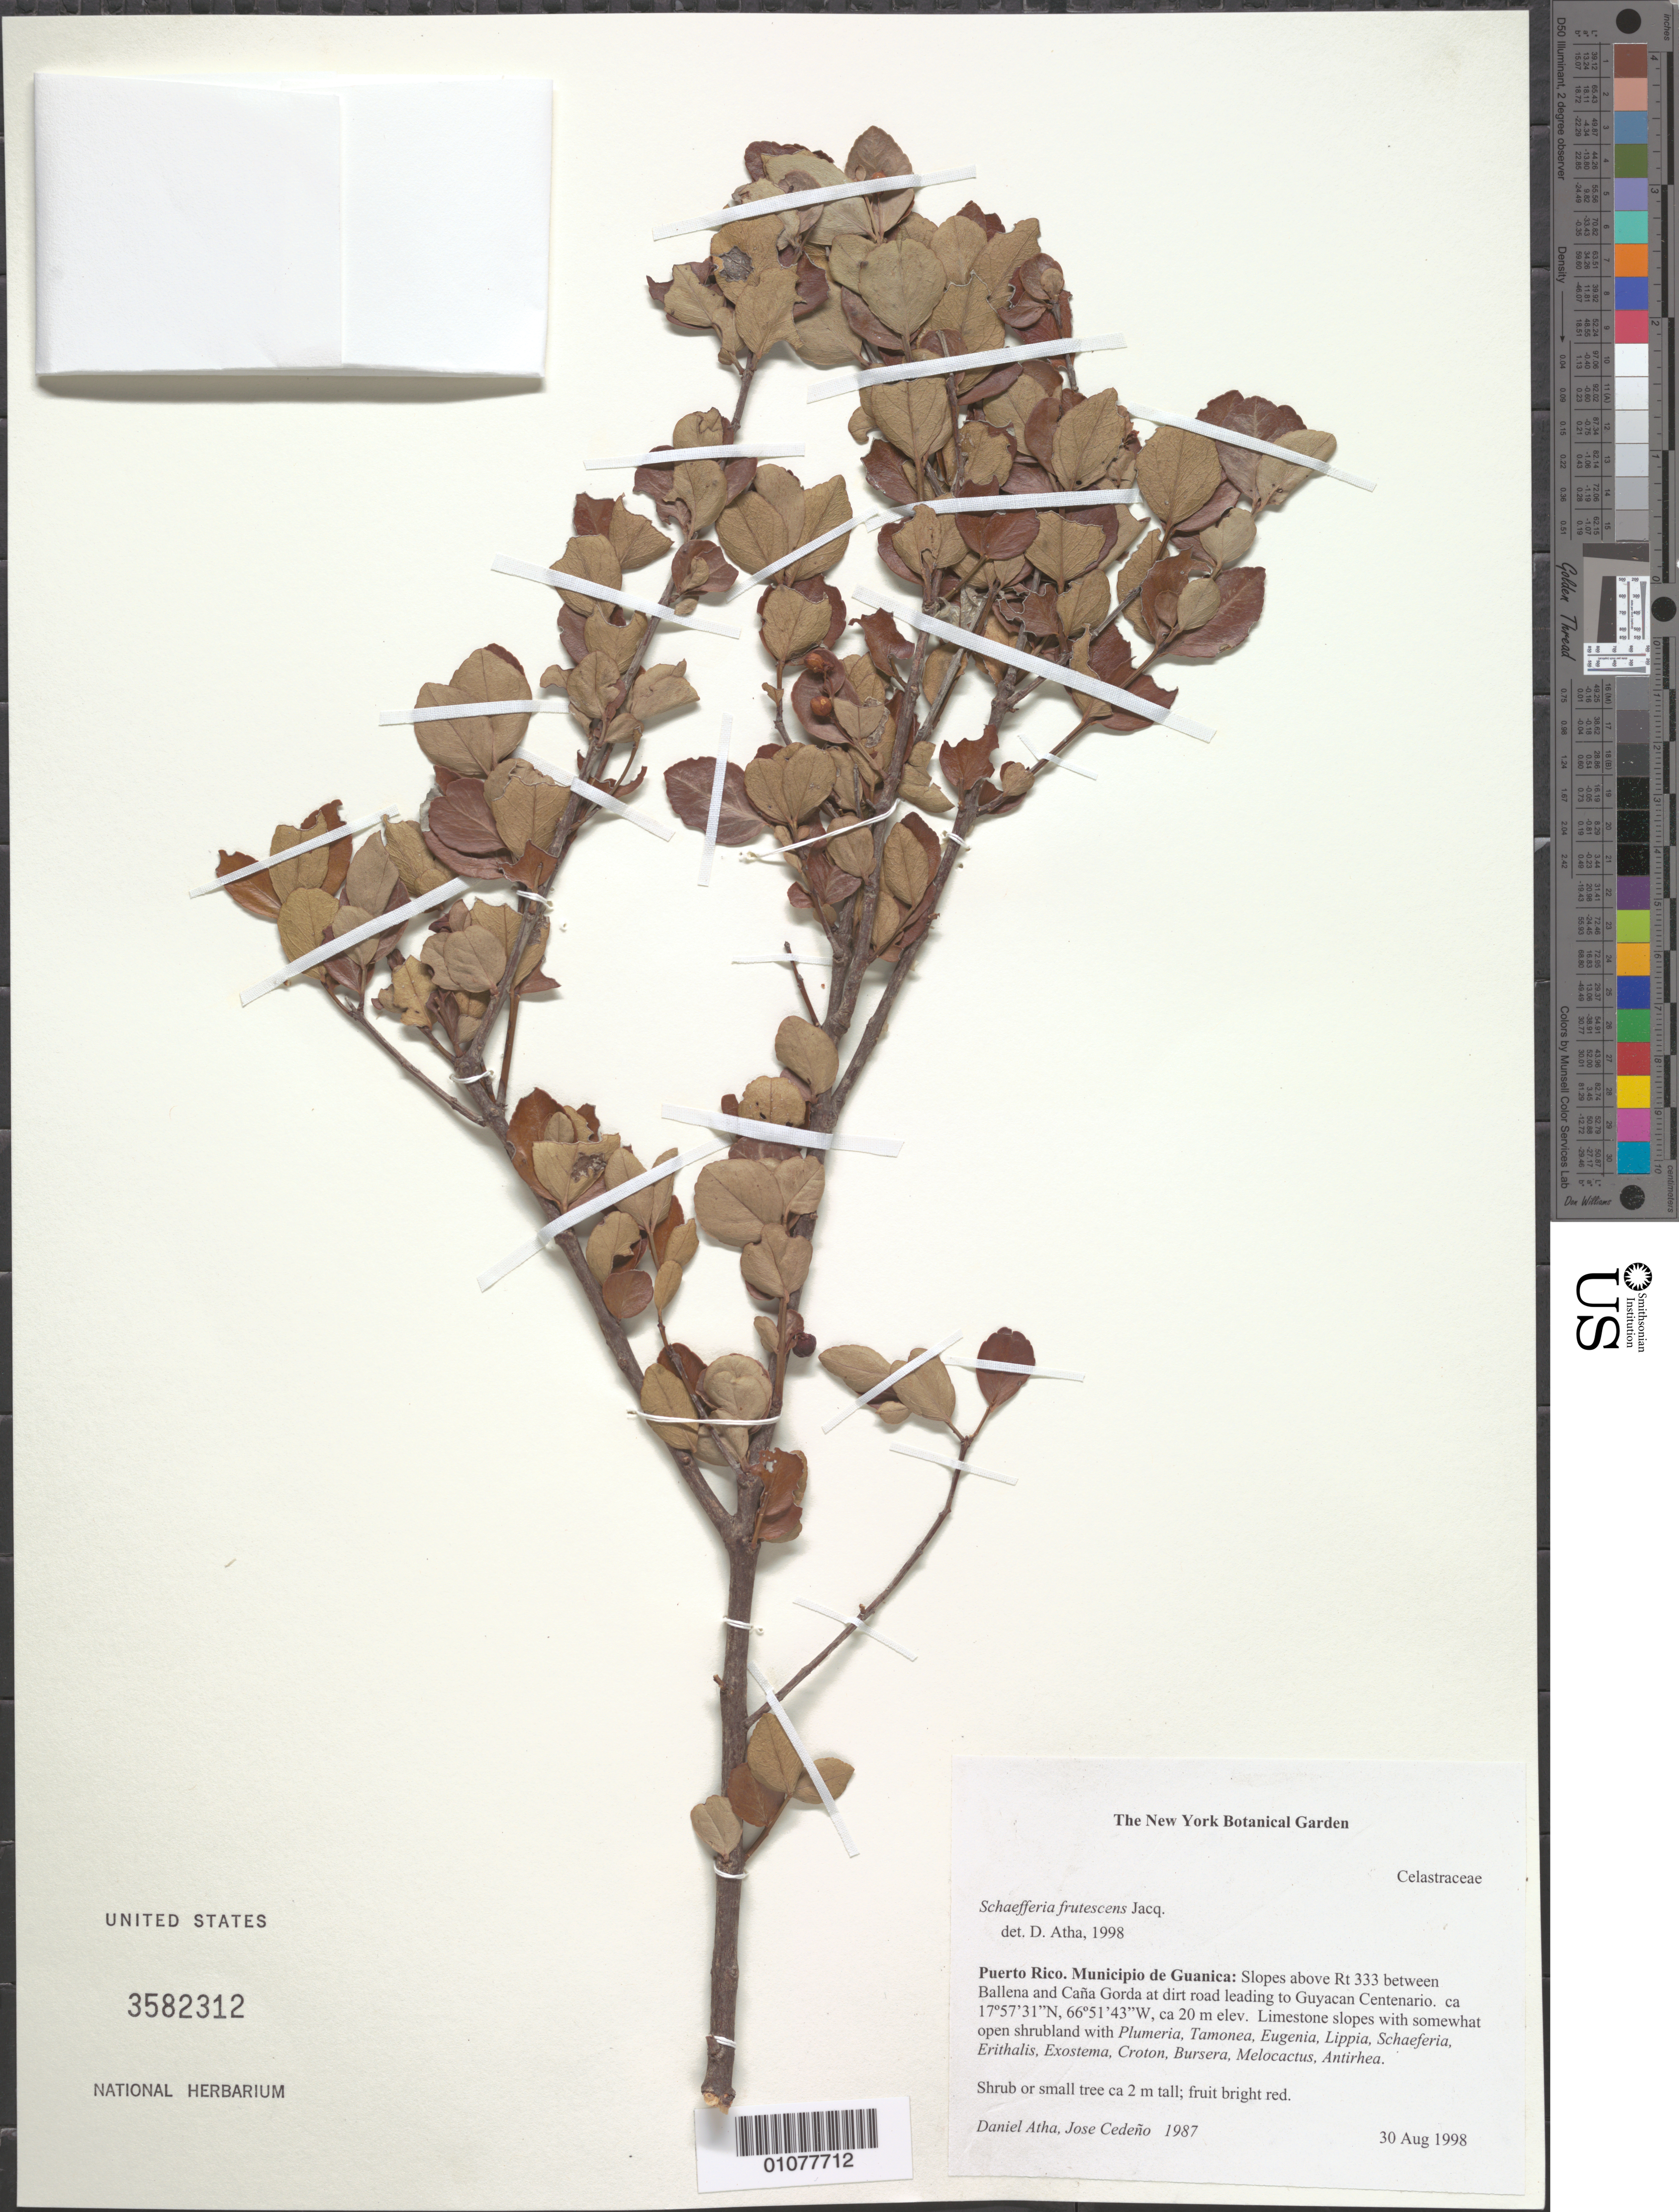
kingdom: Plantae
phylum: Tracheophyta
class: Magnoliopsida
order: Celastrales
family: Celastraceae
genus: Schaefferia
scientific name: Schaefferia frutescens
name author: Jacq.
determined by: Atha, D.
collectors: D. Atha & J. A. Cedeño M.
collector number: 1987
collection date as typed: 30 Aug 1998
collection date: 1998-08-30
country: Puerto Rico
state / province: Guanica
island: Puerto Rico I.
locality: Municipio Guanica; slopes above Rt. 333 between Ballena and Caño Gorda at dirt road leading to Guyacan Centenario.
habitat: Limestone slopes with somewhat open shrubland with Plumeria, Tamonea, Eugenia, Lippia, Schaefferia, Erithalis, Exostema, Croton, Bursera, Melocactus, and Antirhea.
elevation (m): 20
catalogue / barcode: US 3582312